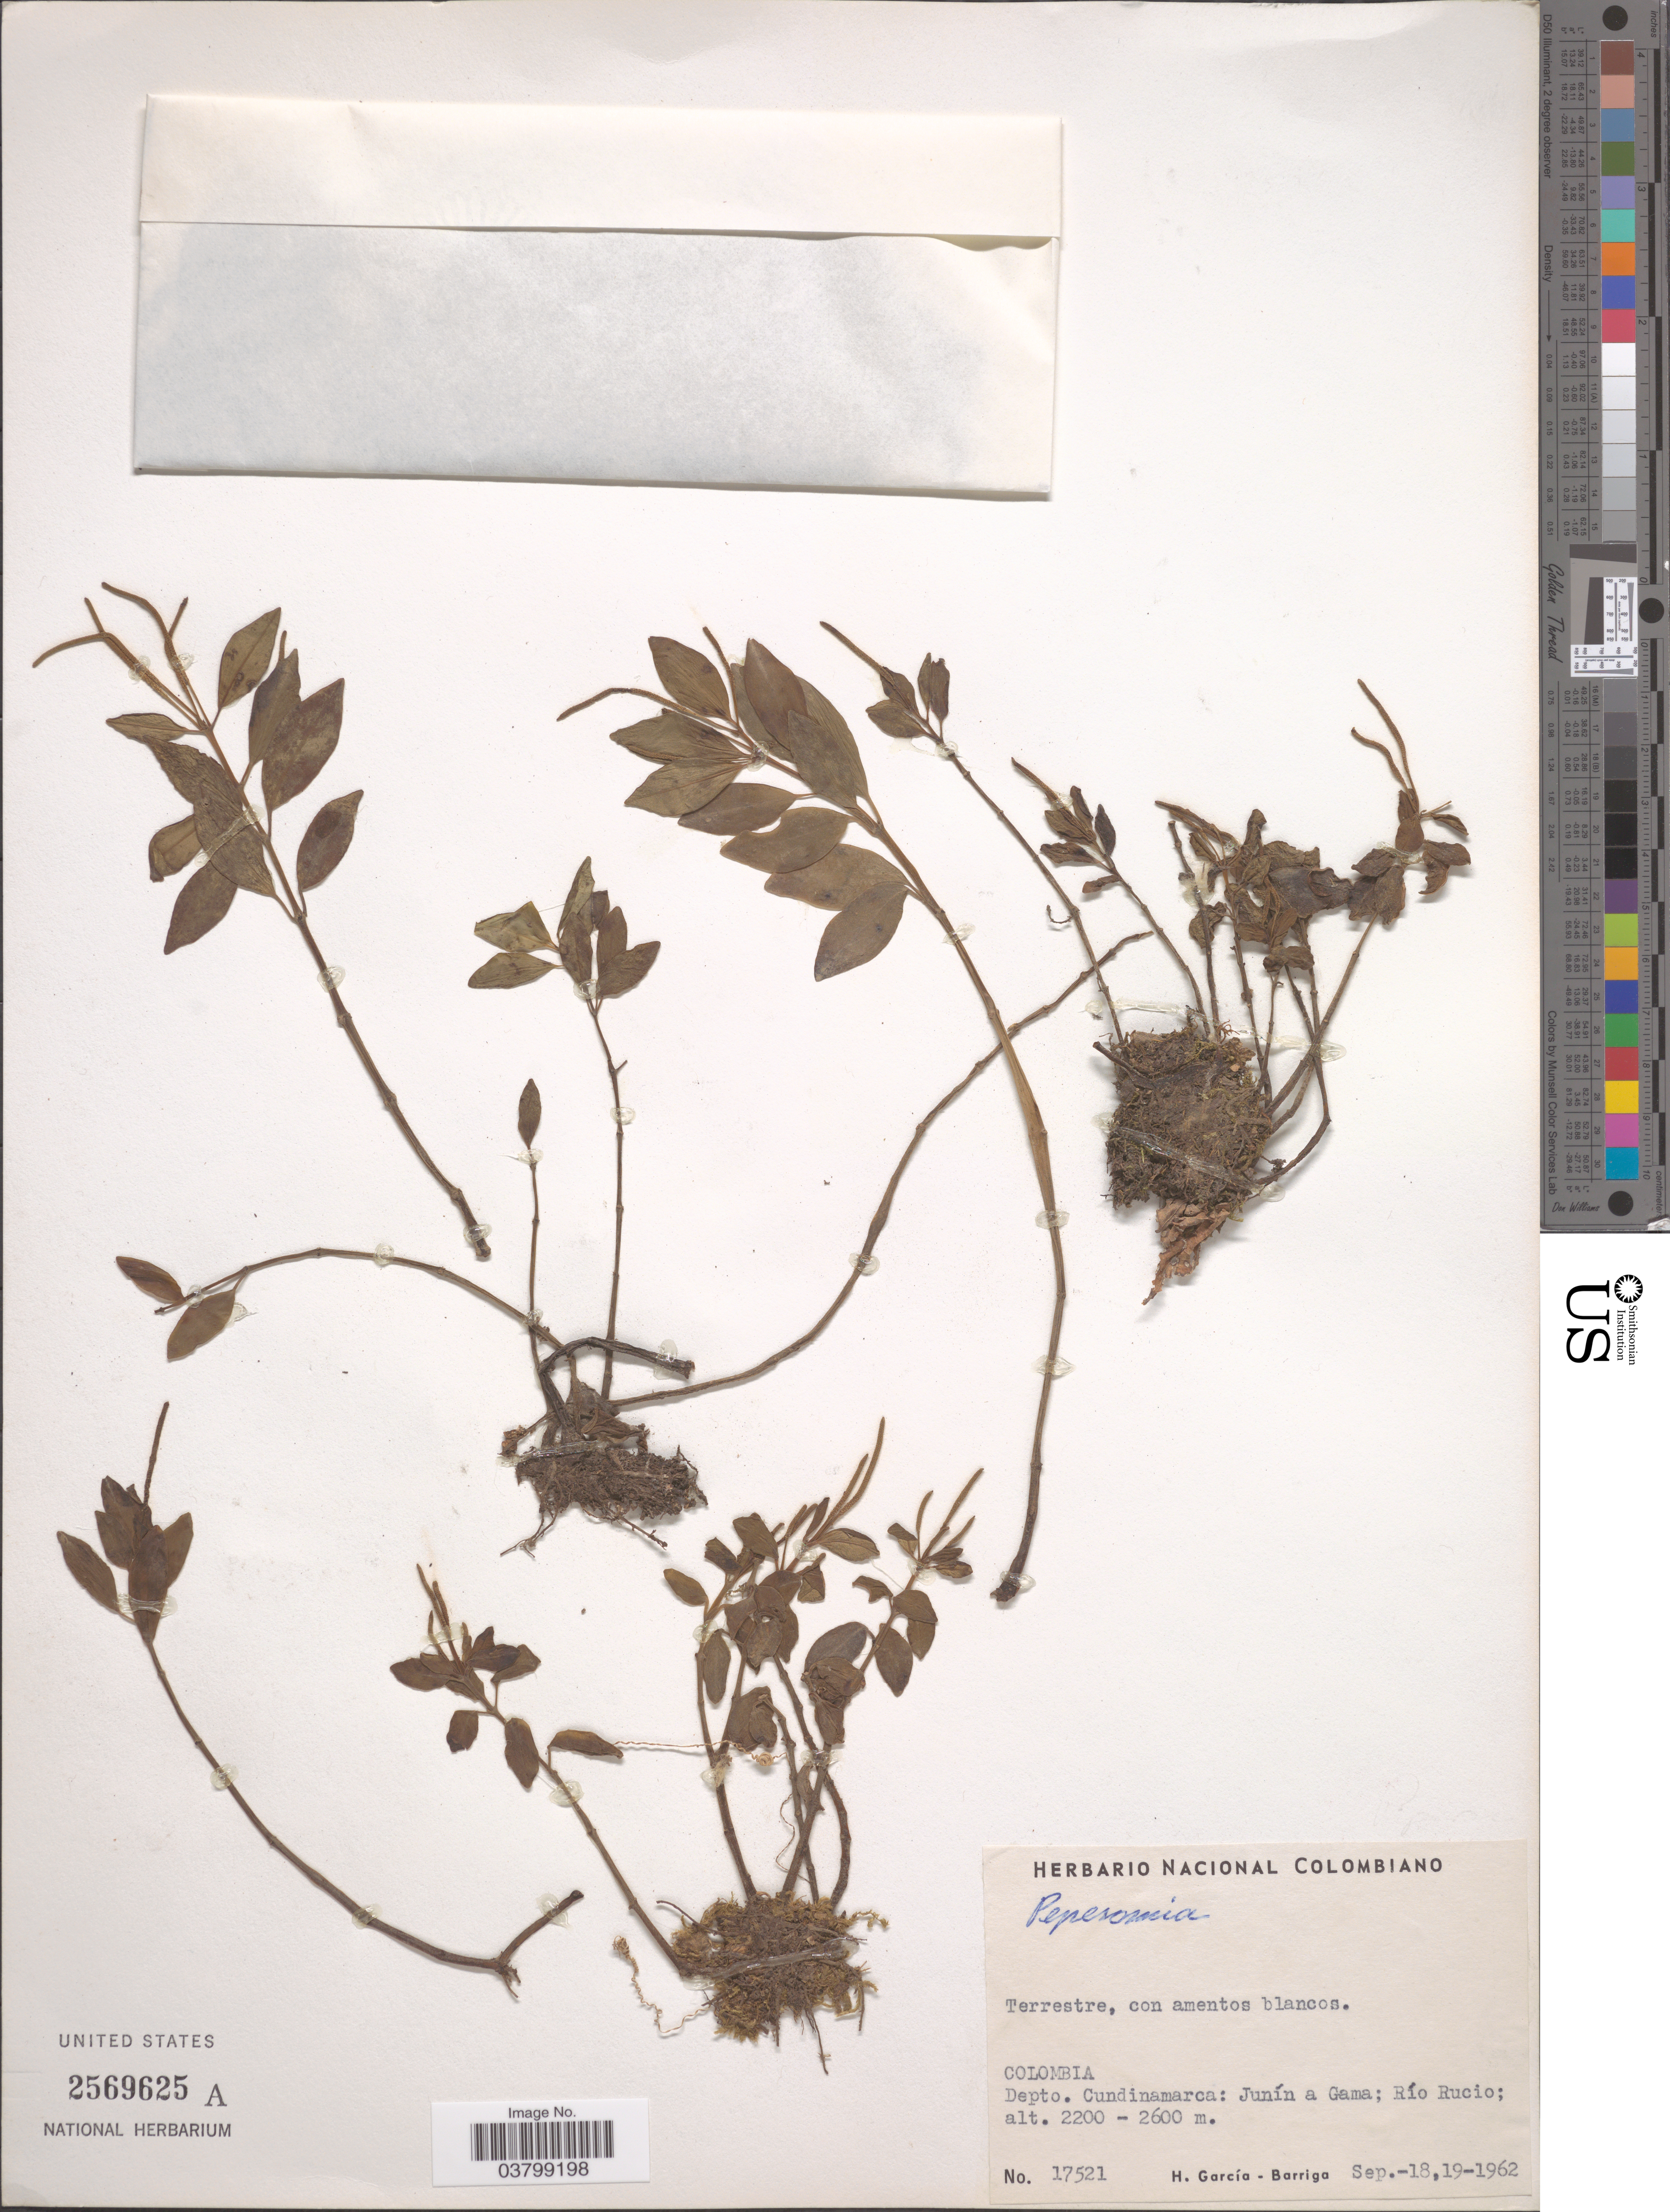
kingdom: Plantae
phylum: Tracheophyta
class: Magnoliopsida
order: Piperales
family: Piperaceae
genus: Peperomia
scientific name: Peperomia sp.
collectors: H. García Barriga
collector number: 17521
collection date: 1962-09-18/1962-09-19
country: Colombia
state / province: Cundinamarca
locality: Depto. Cundinamarca: Junín a Gama; Río Rucio.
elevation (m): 2200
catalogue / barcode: US 2569625A